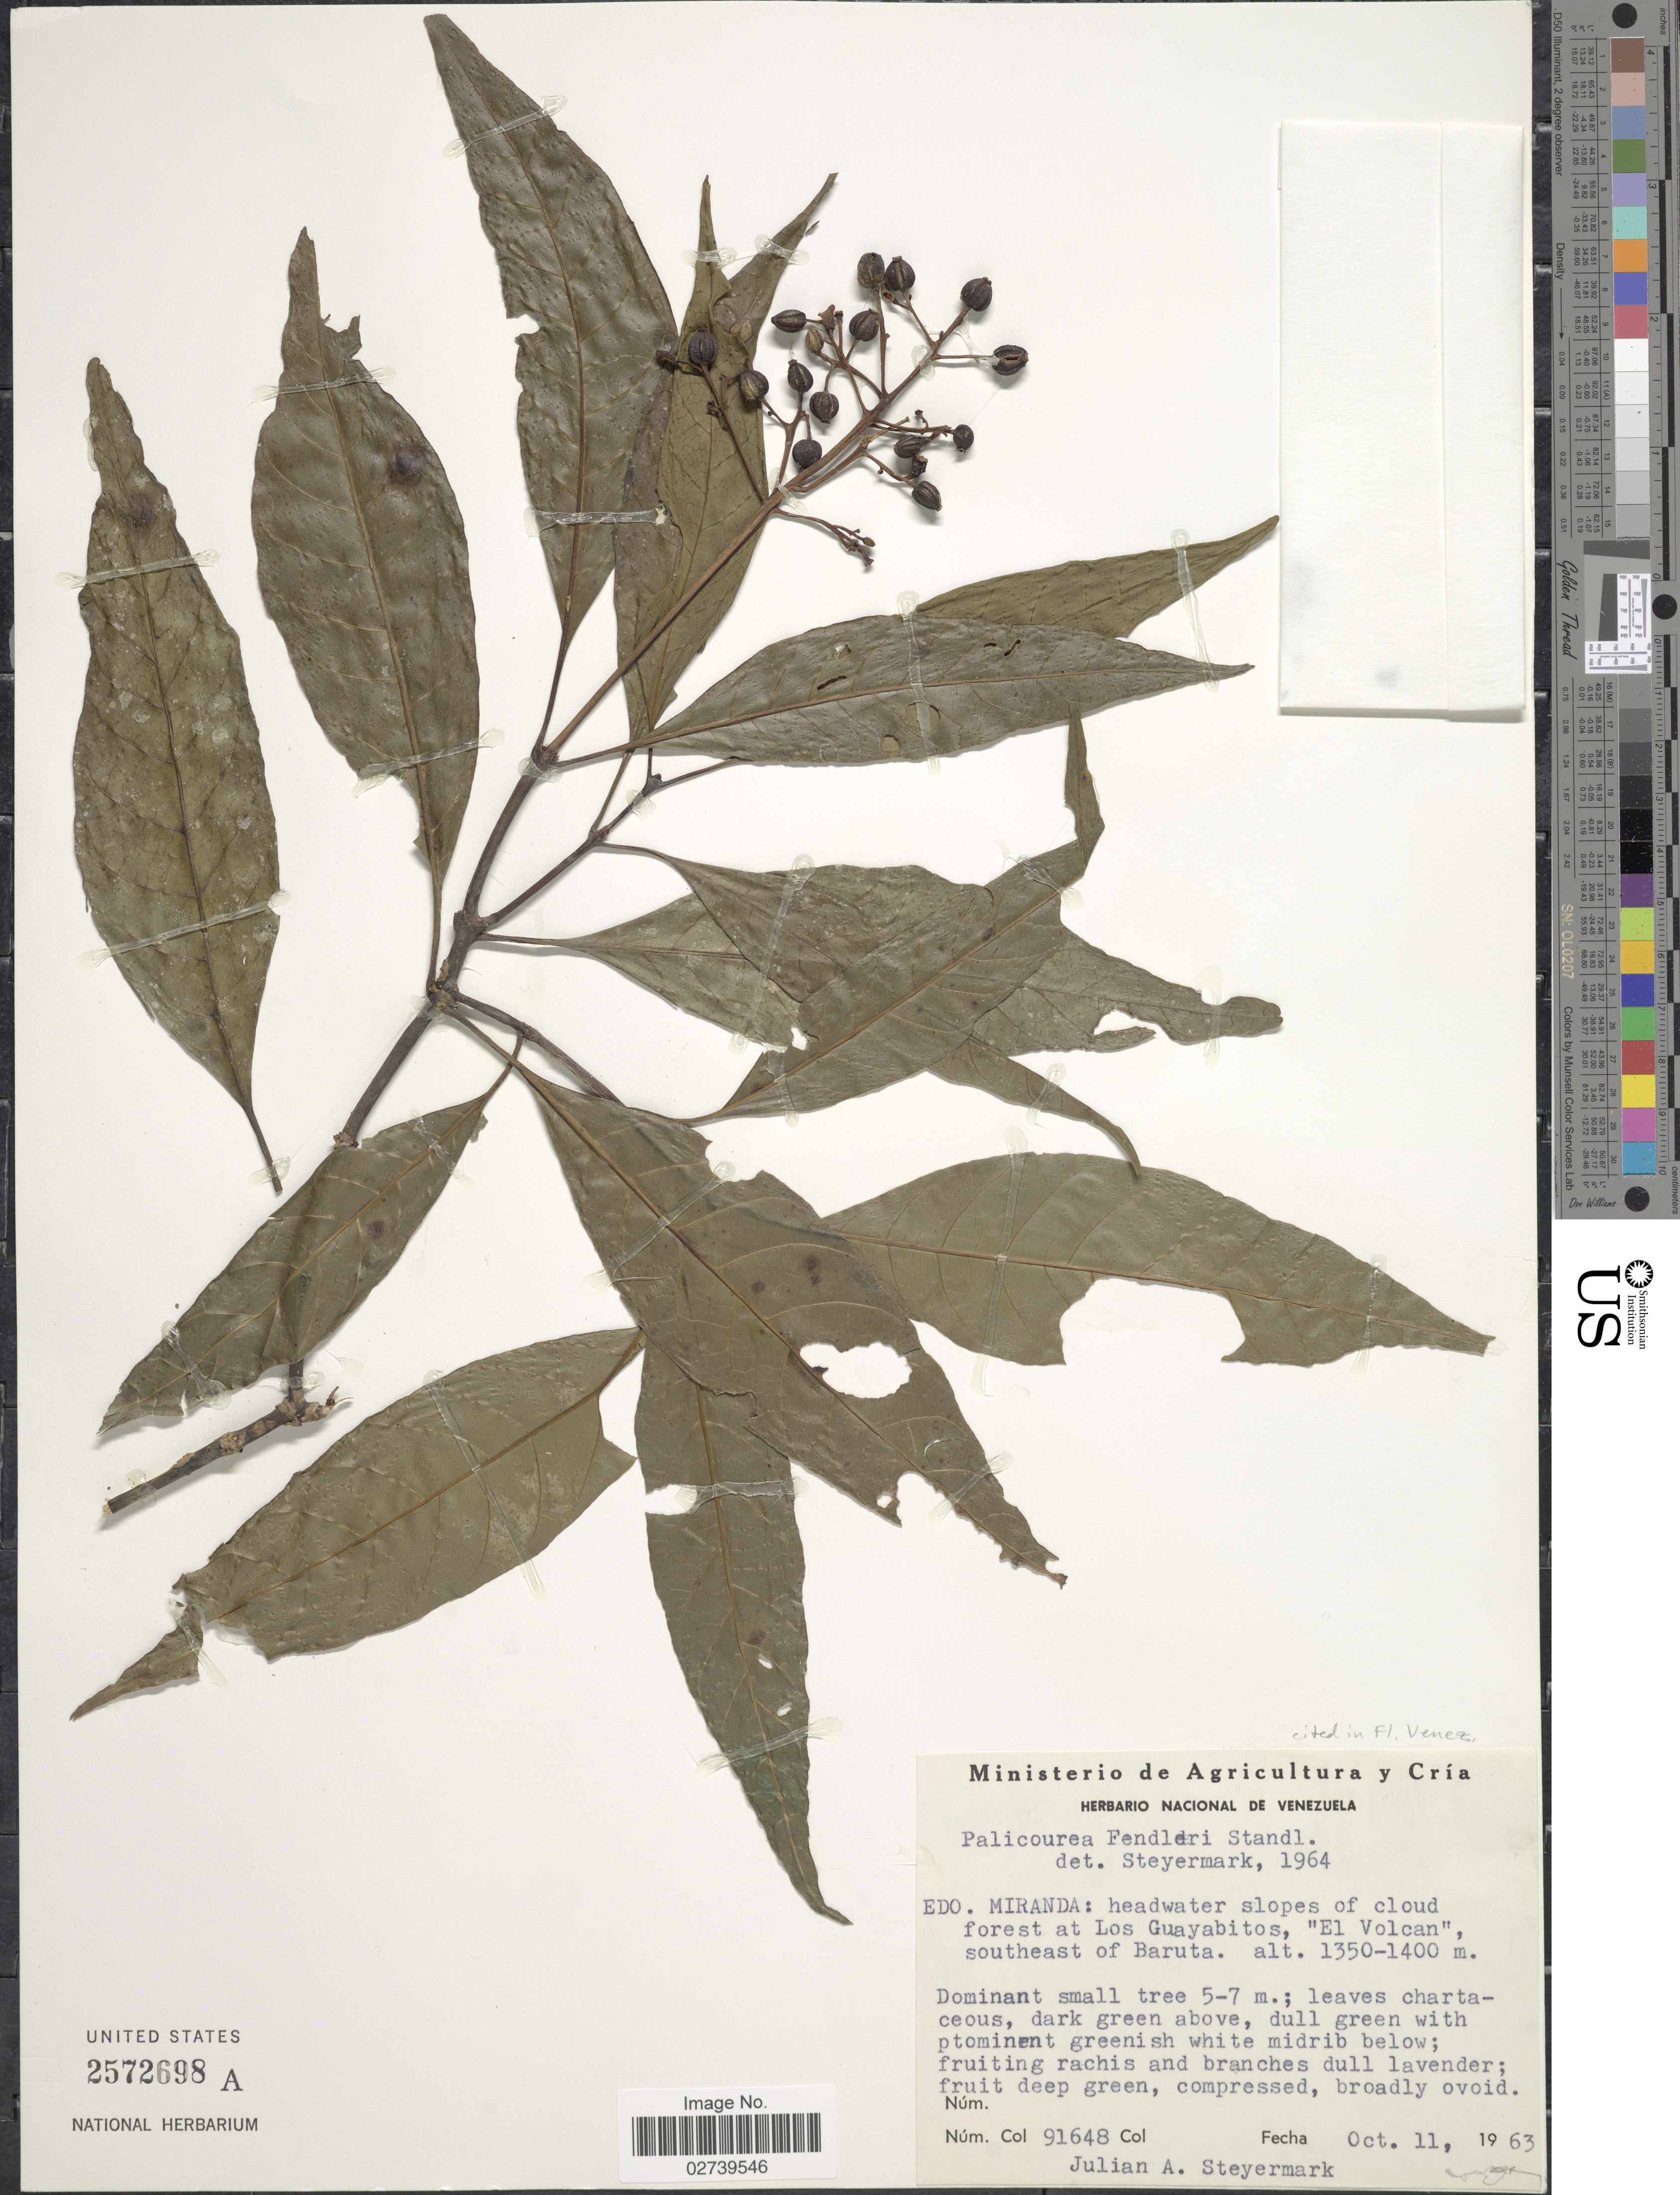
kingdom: Plantae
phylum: Tracheophyta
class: Magnoliopsida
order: Gentianales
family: Rubiaceae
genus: Palicourea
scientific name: Palicourea fendleri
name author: Standl.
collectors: J. Steyermark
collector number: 91648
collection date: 1963-10-11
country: Venezuela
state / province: Miranda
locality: Headwater slopes of cloud forest at Los Guayabitos, "El Volcan", southeast of Baruta.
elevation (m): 1350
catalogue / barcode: US 2572698A